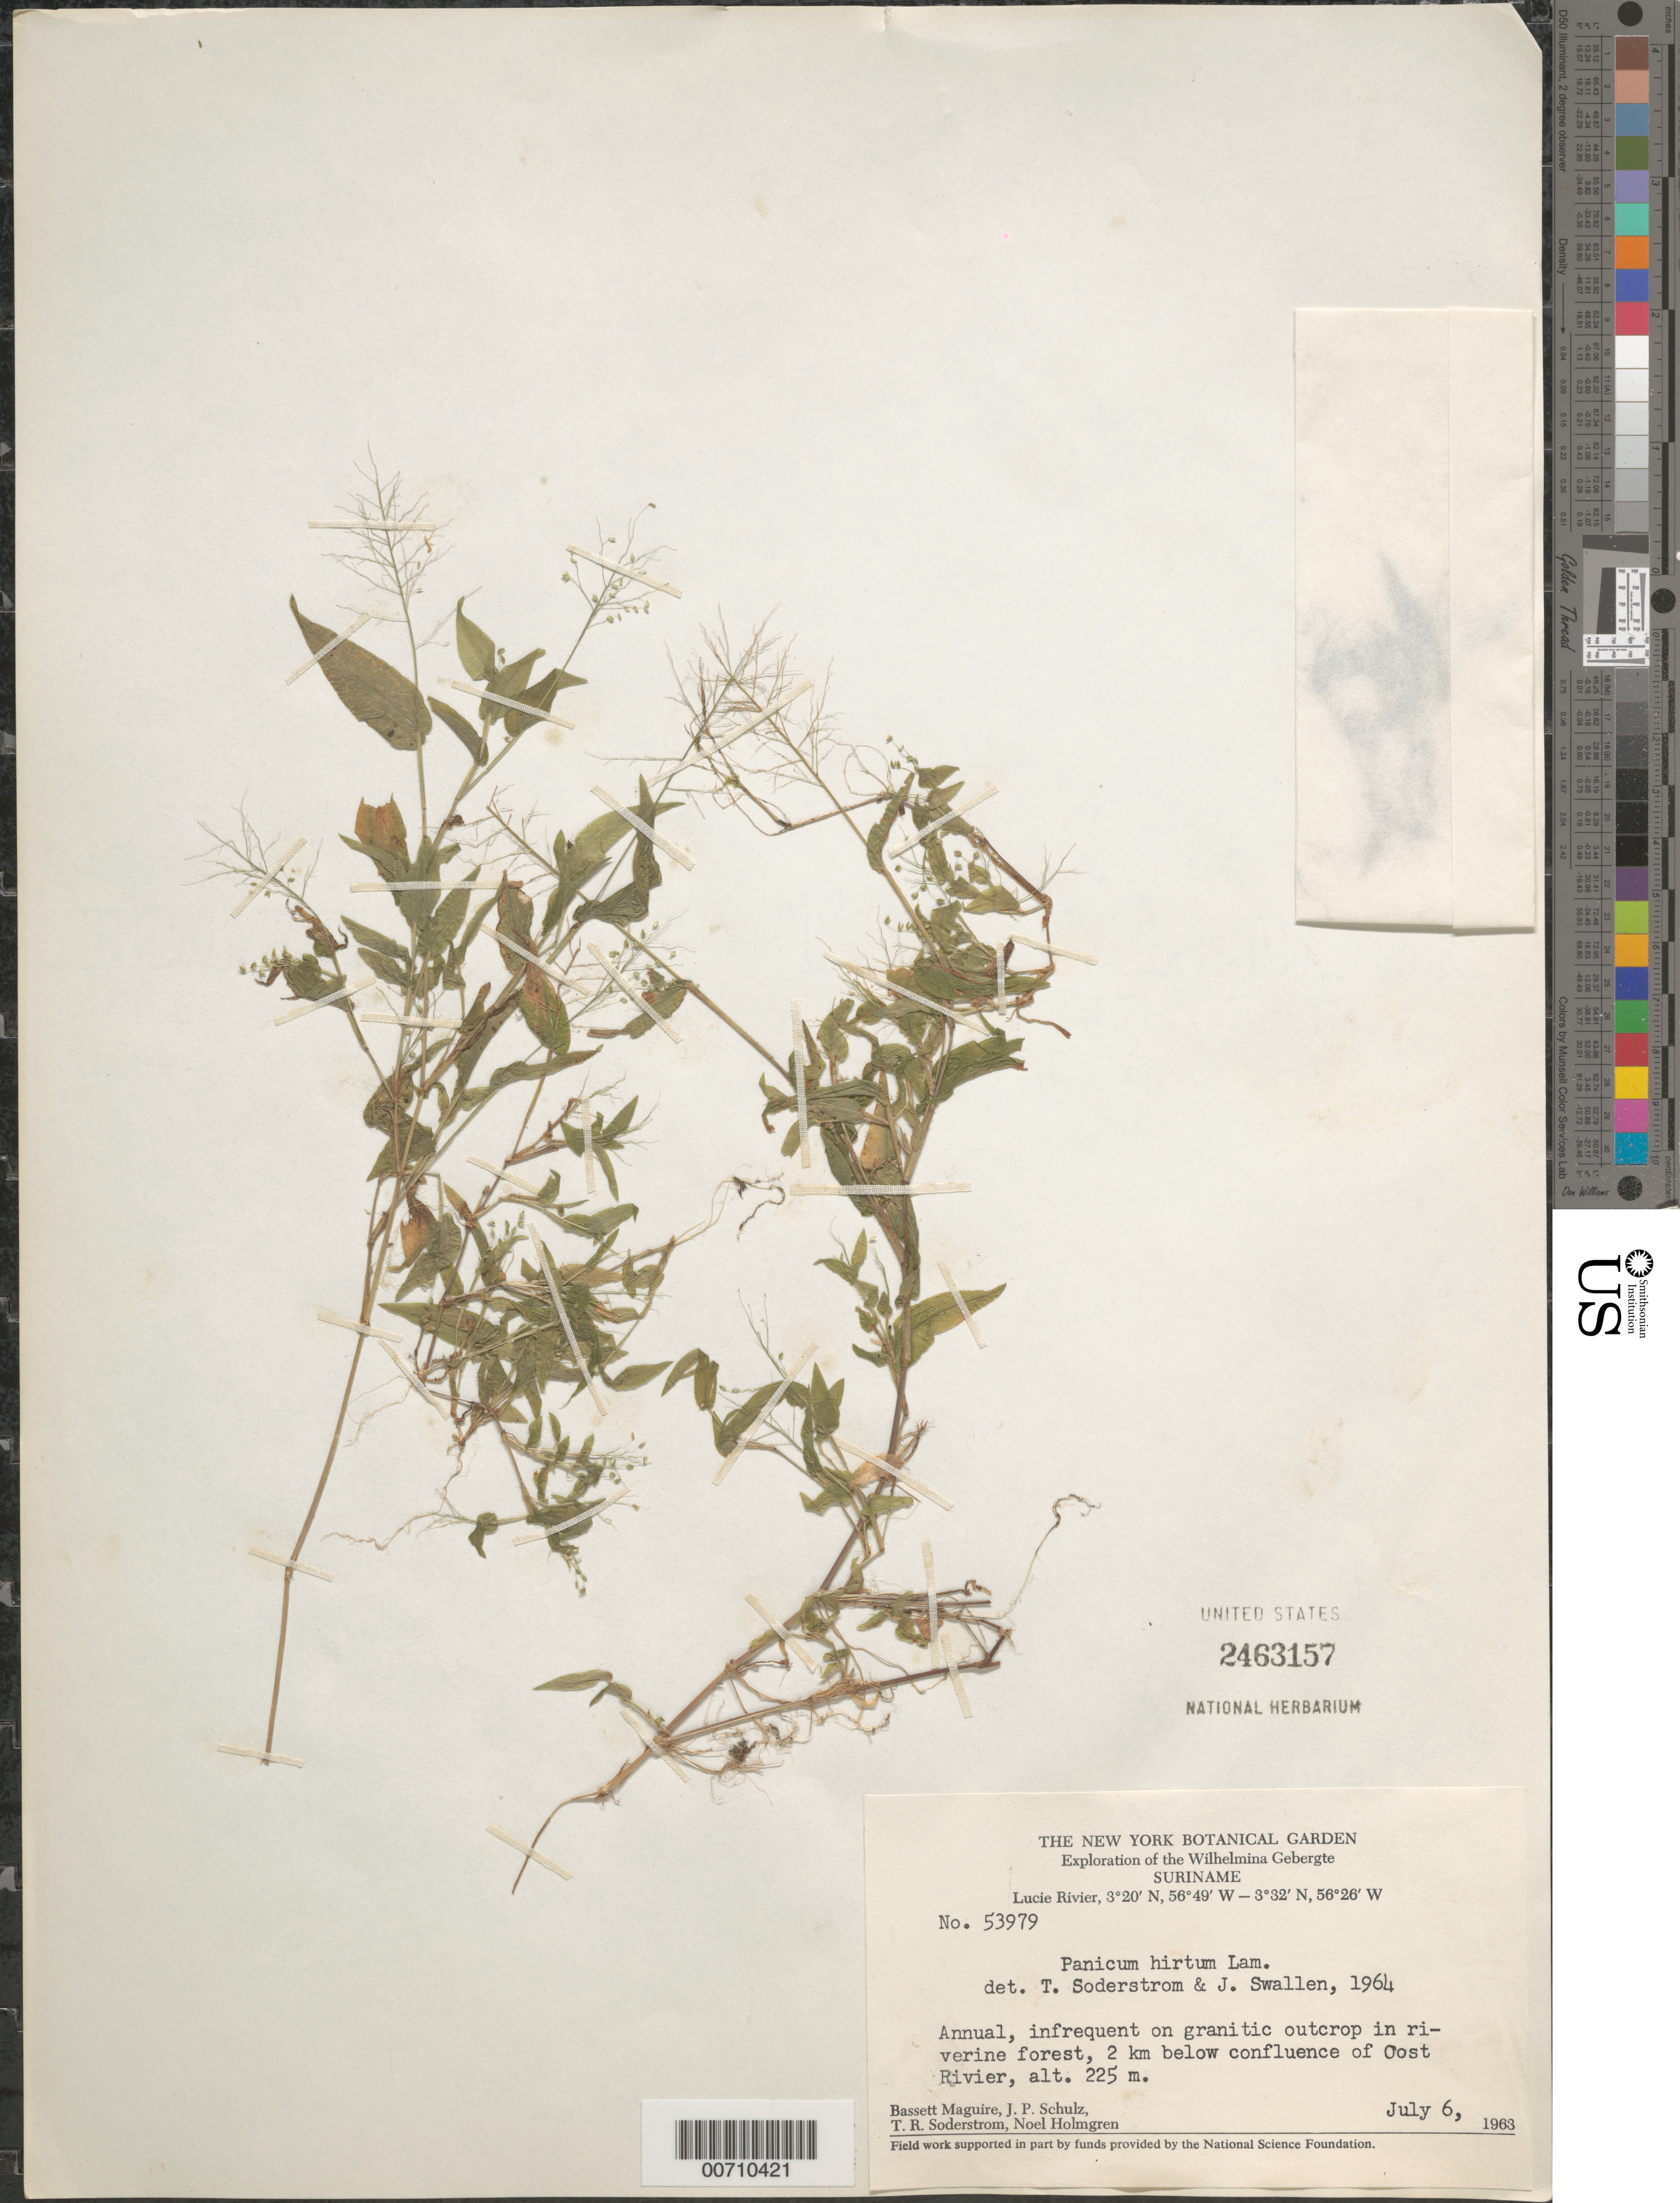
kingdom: Plantae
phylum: Tracheophyta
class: Liliopsida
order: Poales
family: Poaceae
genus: Panicum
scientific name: Panicum hirtum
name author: Lam.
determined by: Swallen, J. R.; Soderstrom, T. R.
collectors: B. Maguire, J. P. Schulz, T. R. Soderstrom & N. H. Holmgren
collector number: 53979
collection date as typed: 6-Jul-63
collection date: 1963-07-06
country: Suriname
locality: Lucie R., 2 km below confluence with Oost R., Wilhelmina Gebergte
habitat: Riverine forest; on granitic outcrop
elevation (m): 225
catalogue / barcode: US 2463157